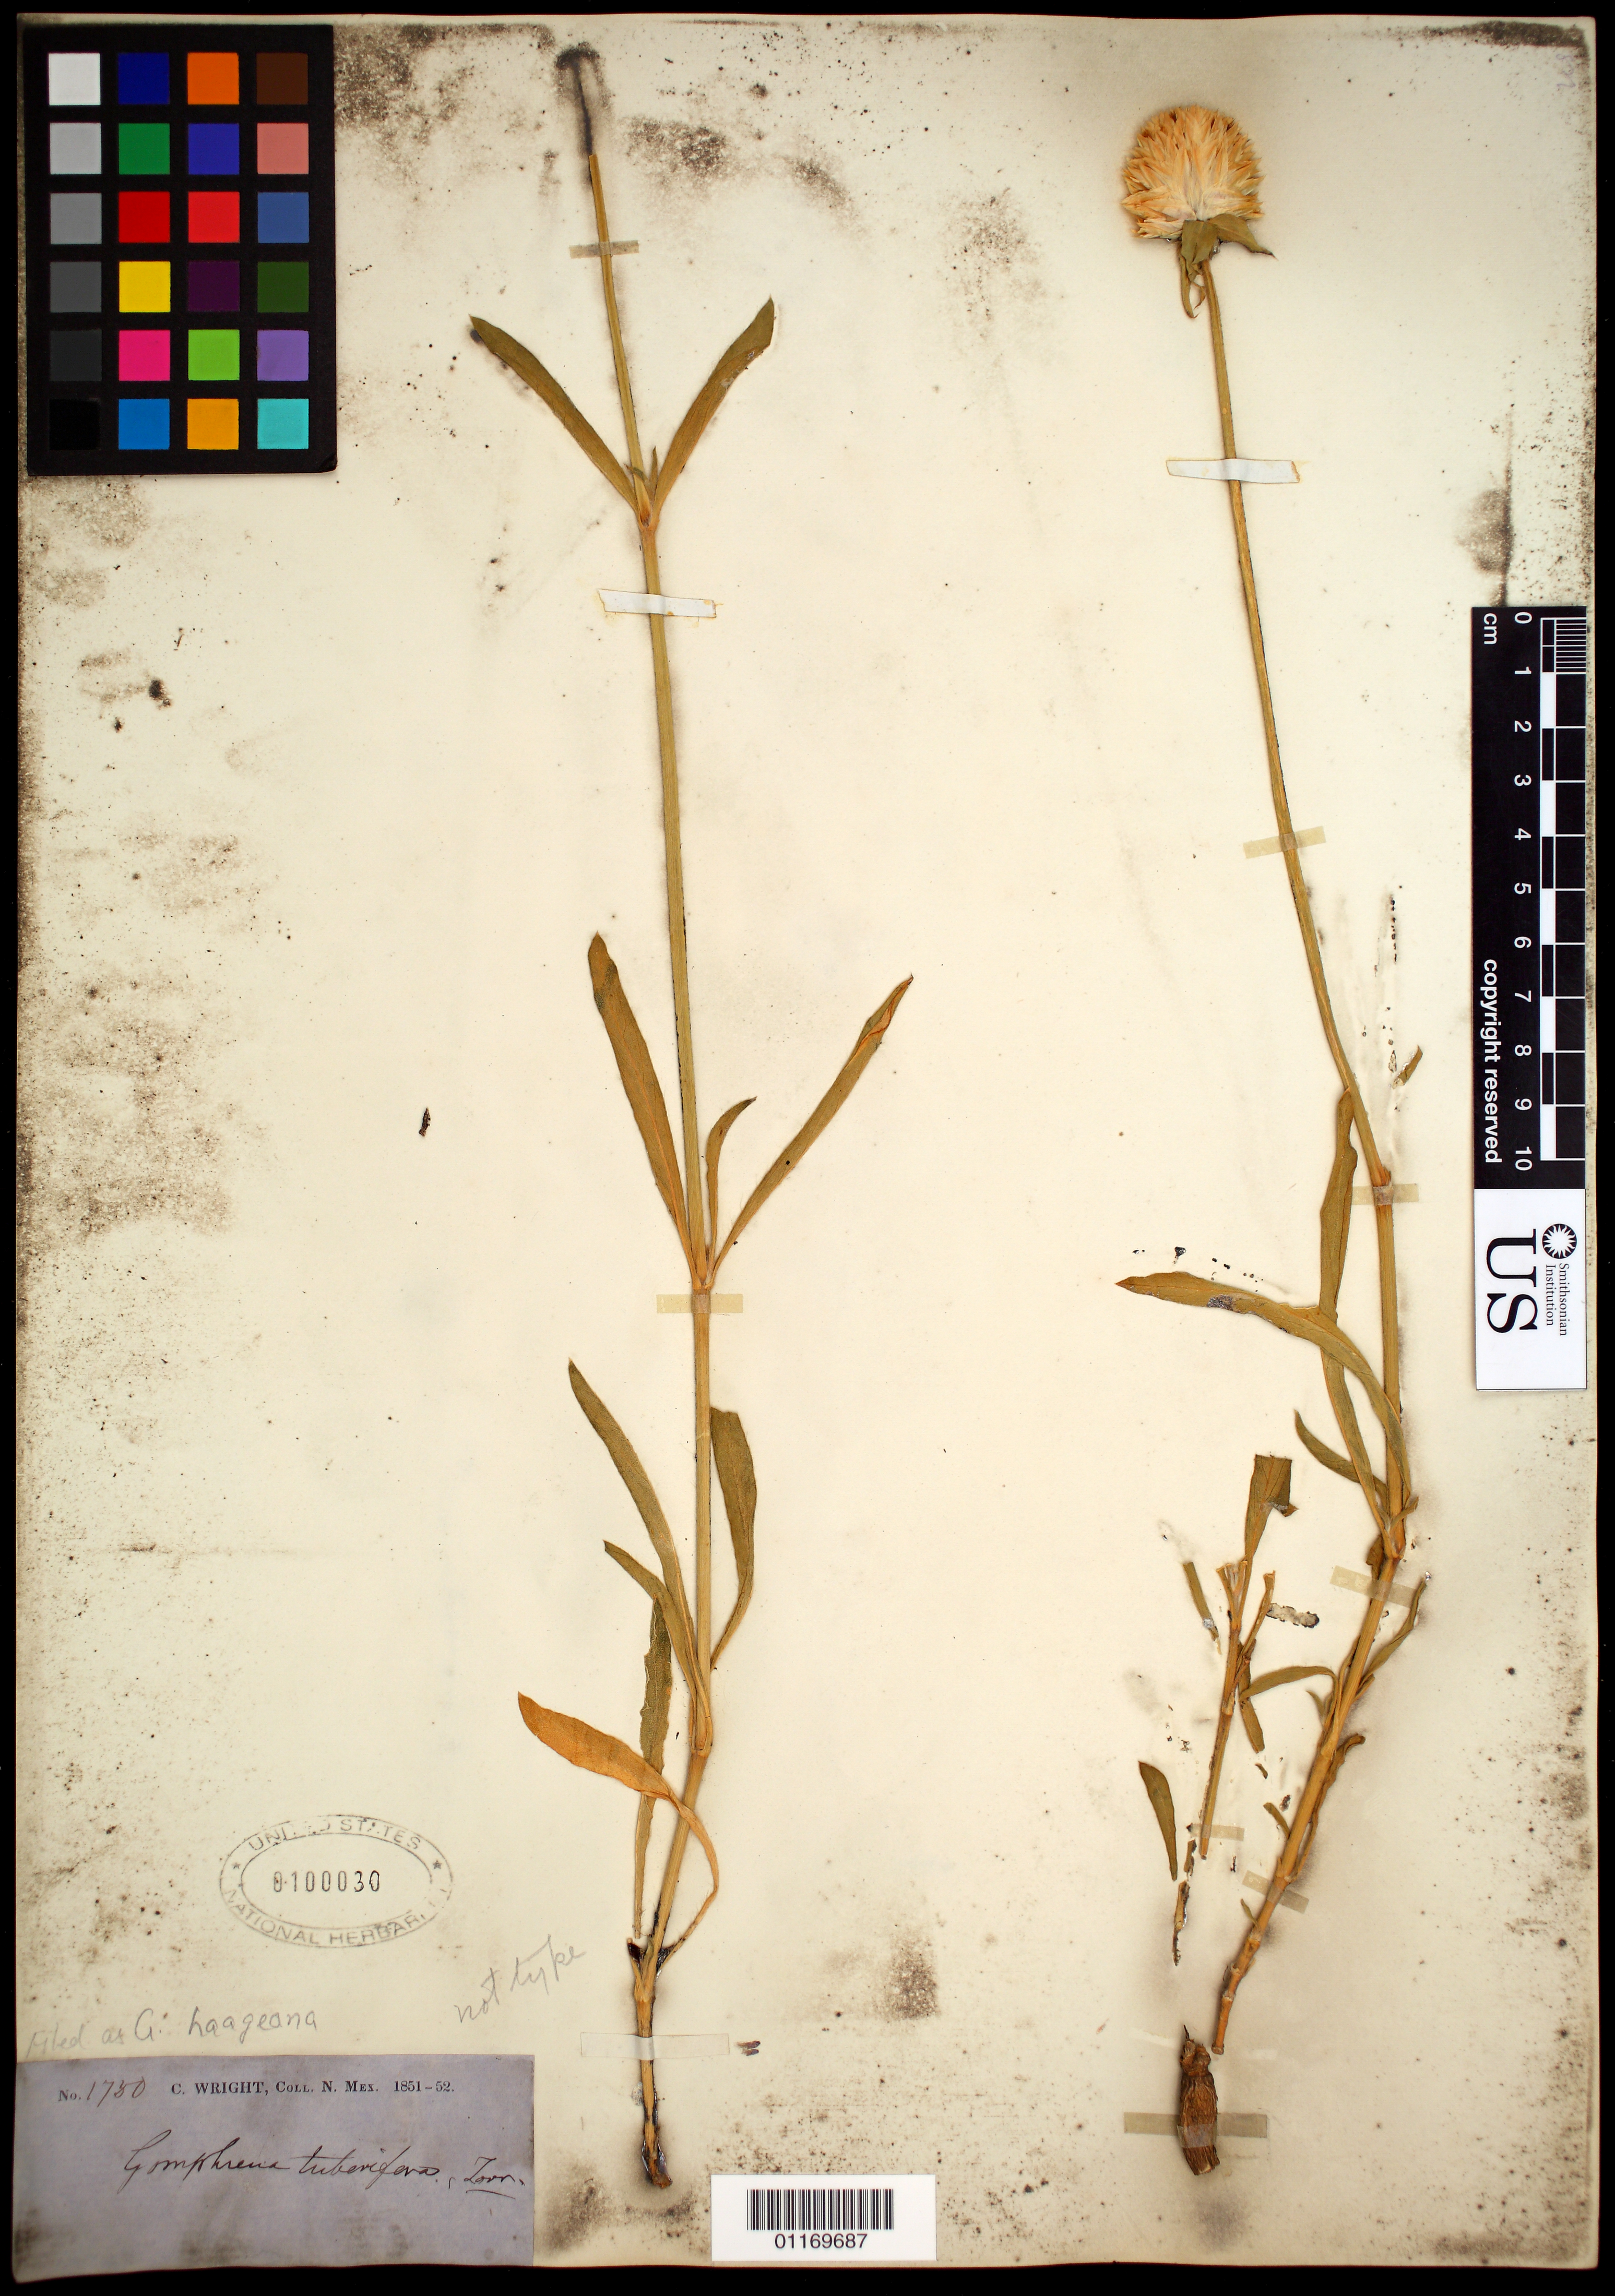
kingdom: Plantae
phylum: Tracheophyta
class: Magnoliopsida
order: Caryophyllales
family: Amaranthaceae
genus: Gomphrena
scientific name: Gomphrena haageana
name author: Klotzsch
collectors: C. Wright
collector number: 1750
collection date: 1851/1852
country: United States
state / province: New Mexico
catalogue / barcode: US 100030